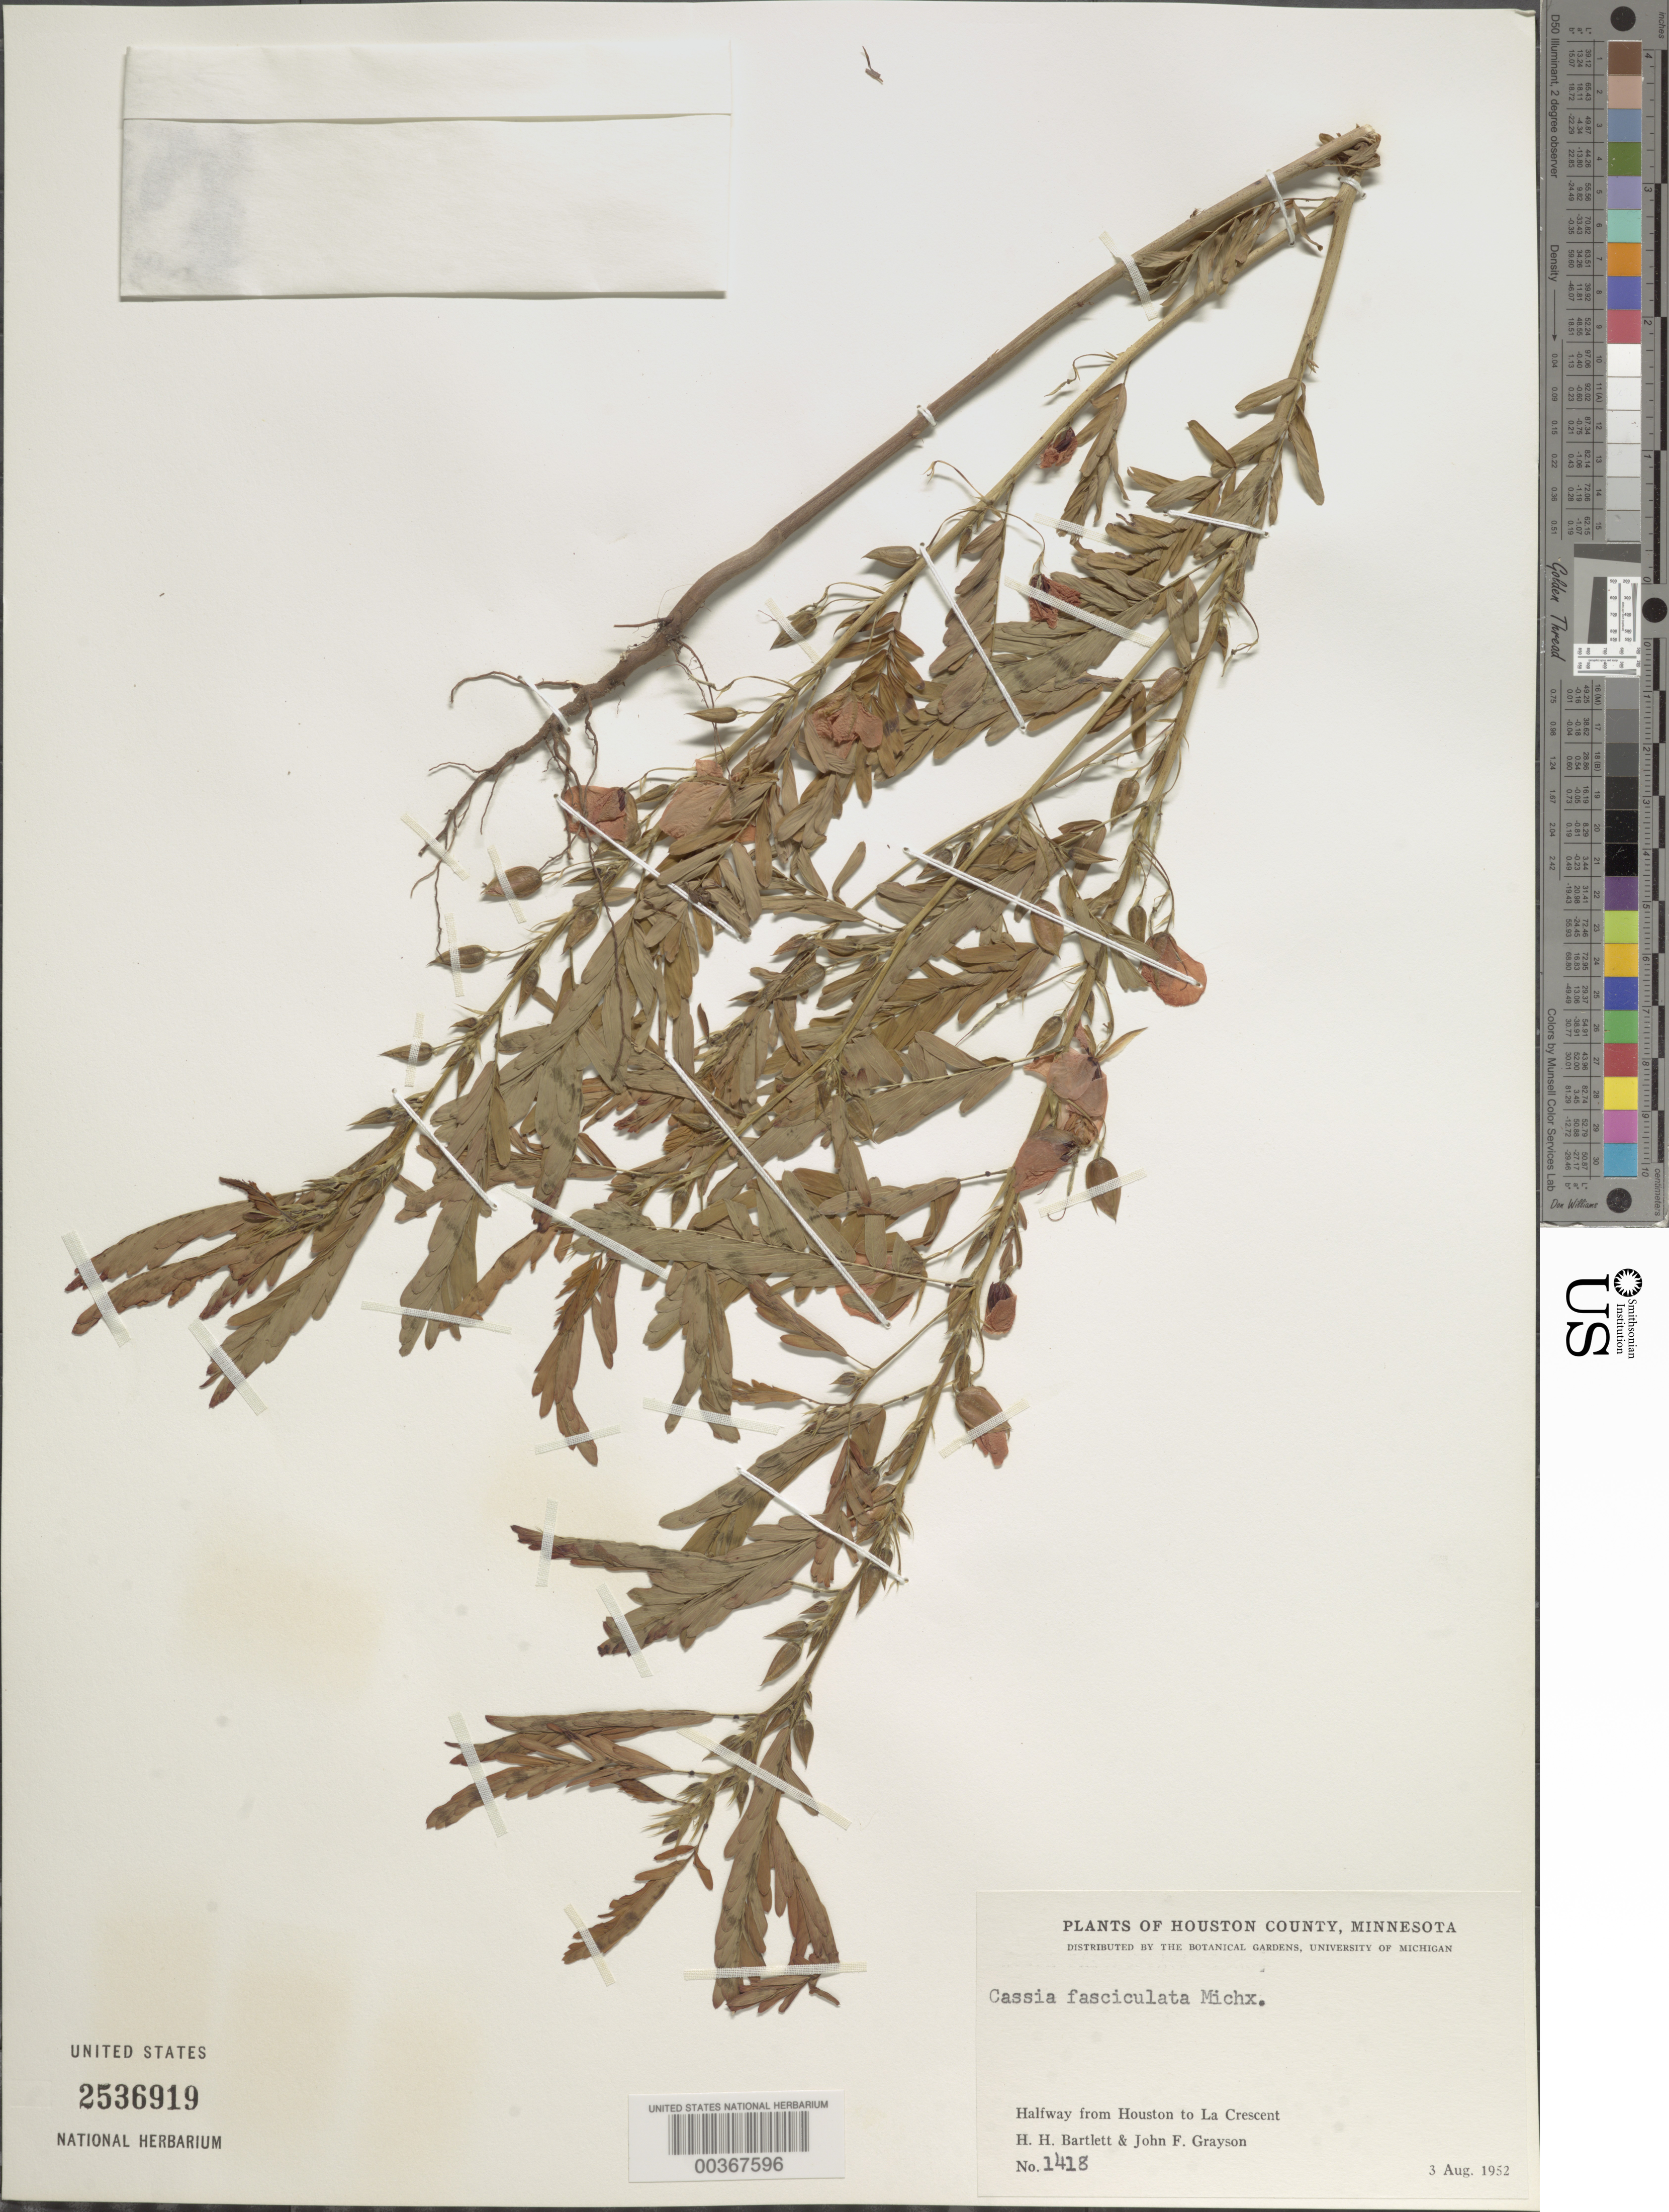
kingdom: Plantae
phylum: Tracheophyta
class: Magnoliopsida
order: Fabales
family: Fabaceae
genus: Chamaecrista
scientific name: Chamaecrista fasciculata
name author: (Michx.) Greene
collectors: H. H. Bartlett & J. Grayson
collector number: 1418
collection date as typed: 03 Aug 1952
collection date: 1952-08-03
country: United States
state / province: Minnesota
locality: Halfway from houston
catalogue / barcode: US 2536919